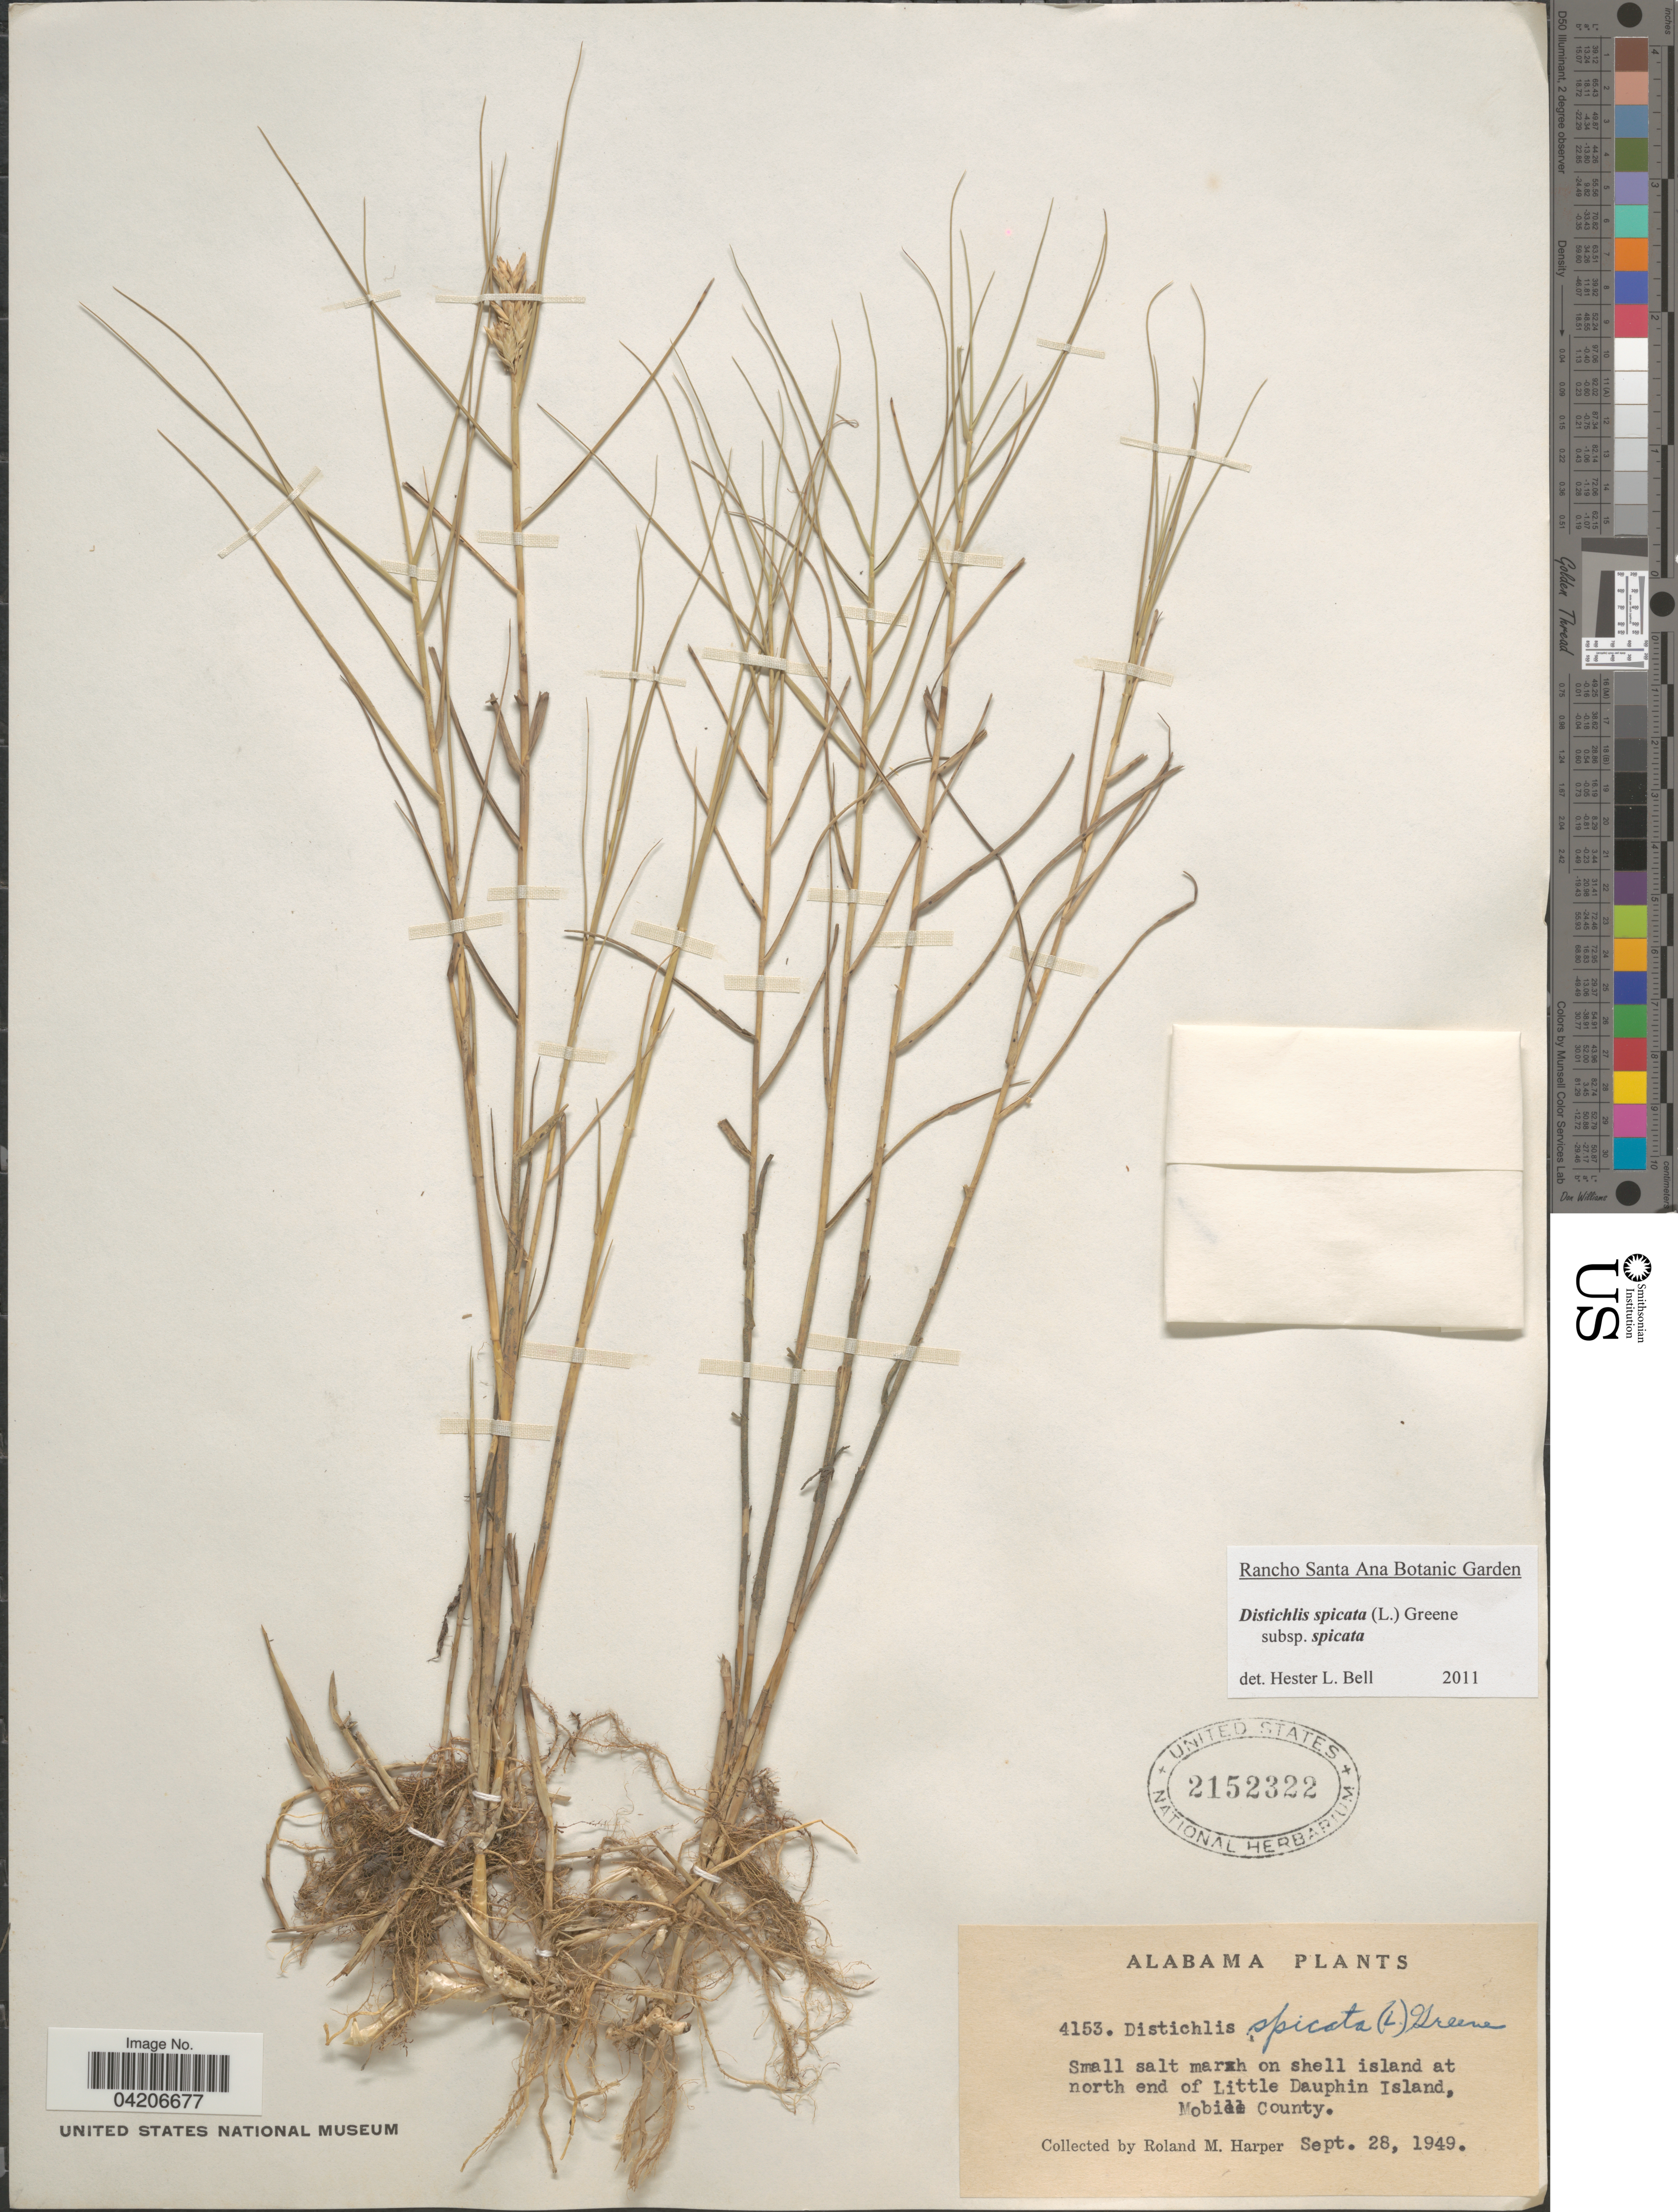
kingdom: Plantae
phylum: Tracheophyta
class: Liliopsida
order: Poales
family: Poaceae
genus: Distichlis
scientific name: Distichlis spicata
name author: (L.) Greene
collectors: R. M. Harper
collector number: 4153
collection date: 1949-09-28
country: United States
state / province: Alabama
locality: Small salt marsh on shell island at north end of Little Dauphin Island, Mobile County.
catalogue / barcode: US 2152322